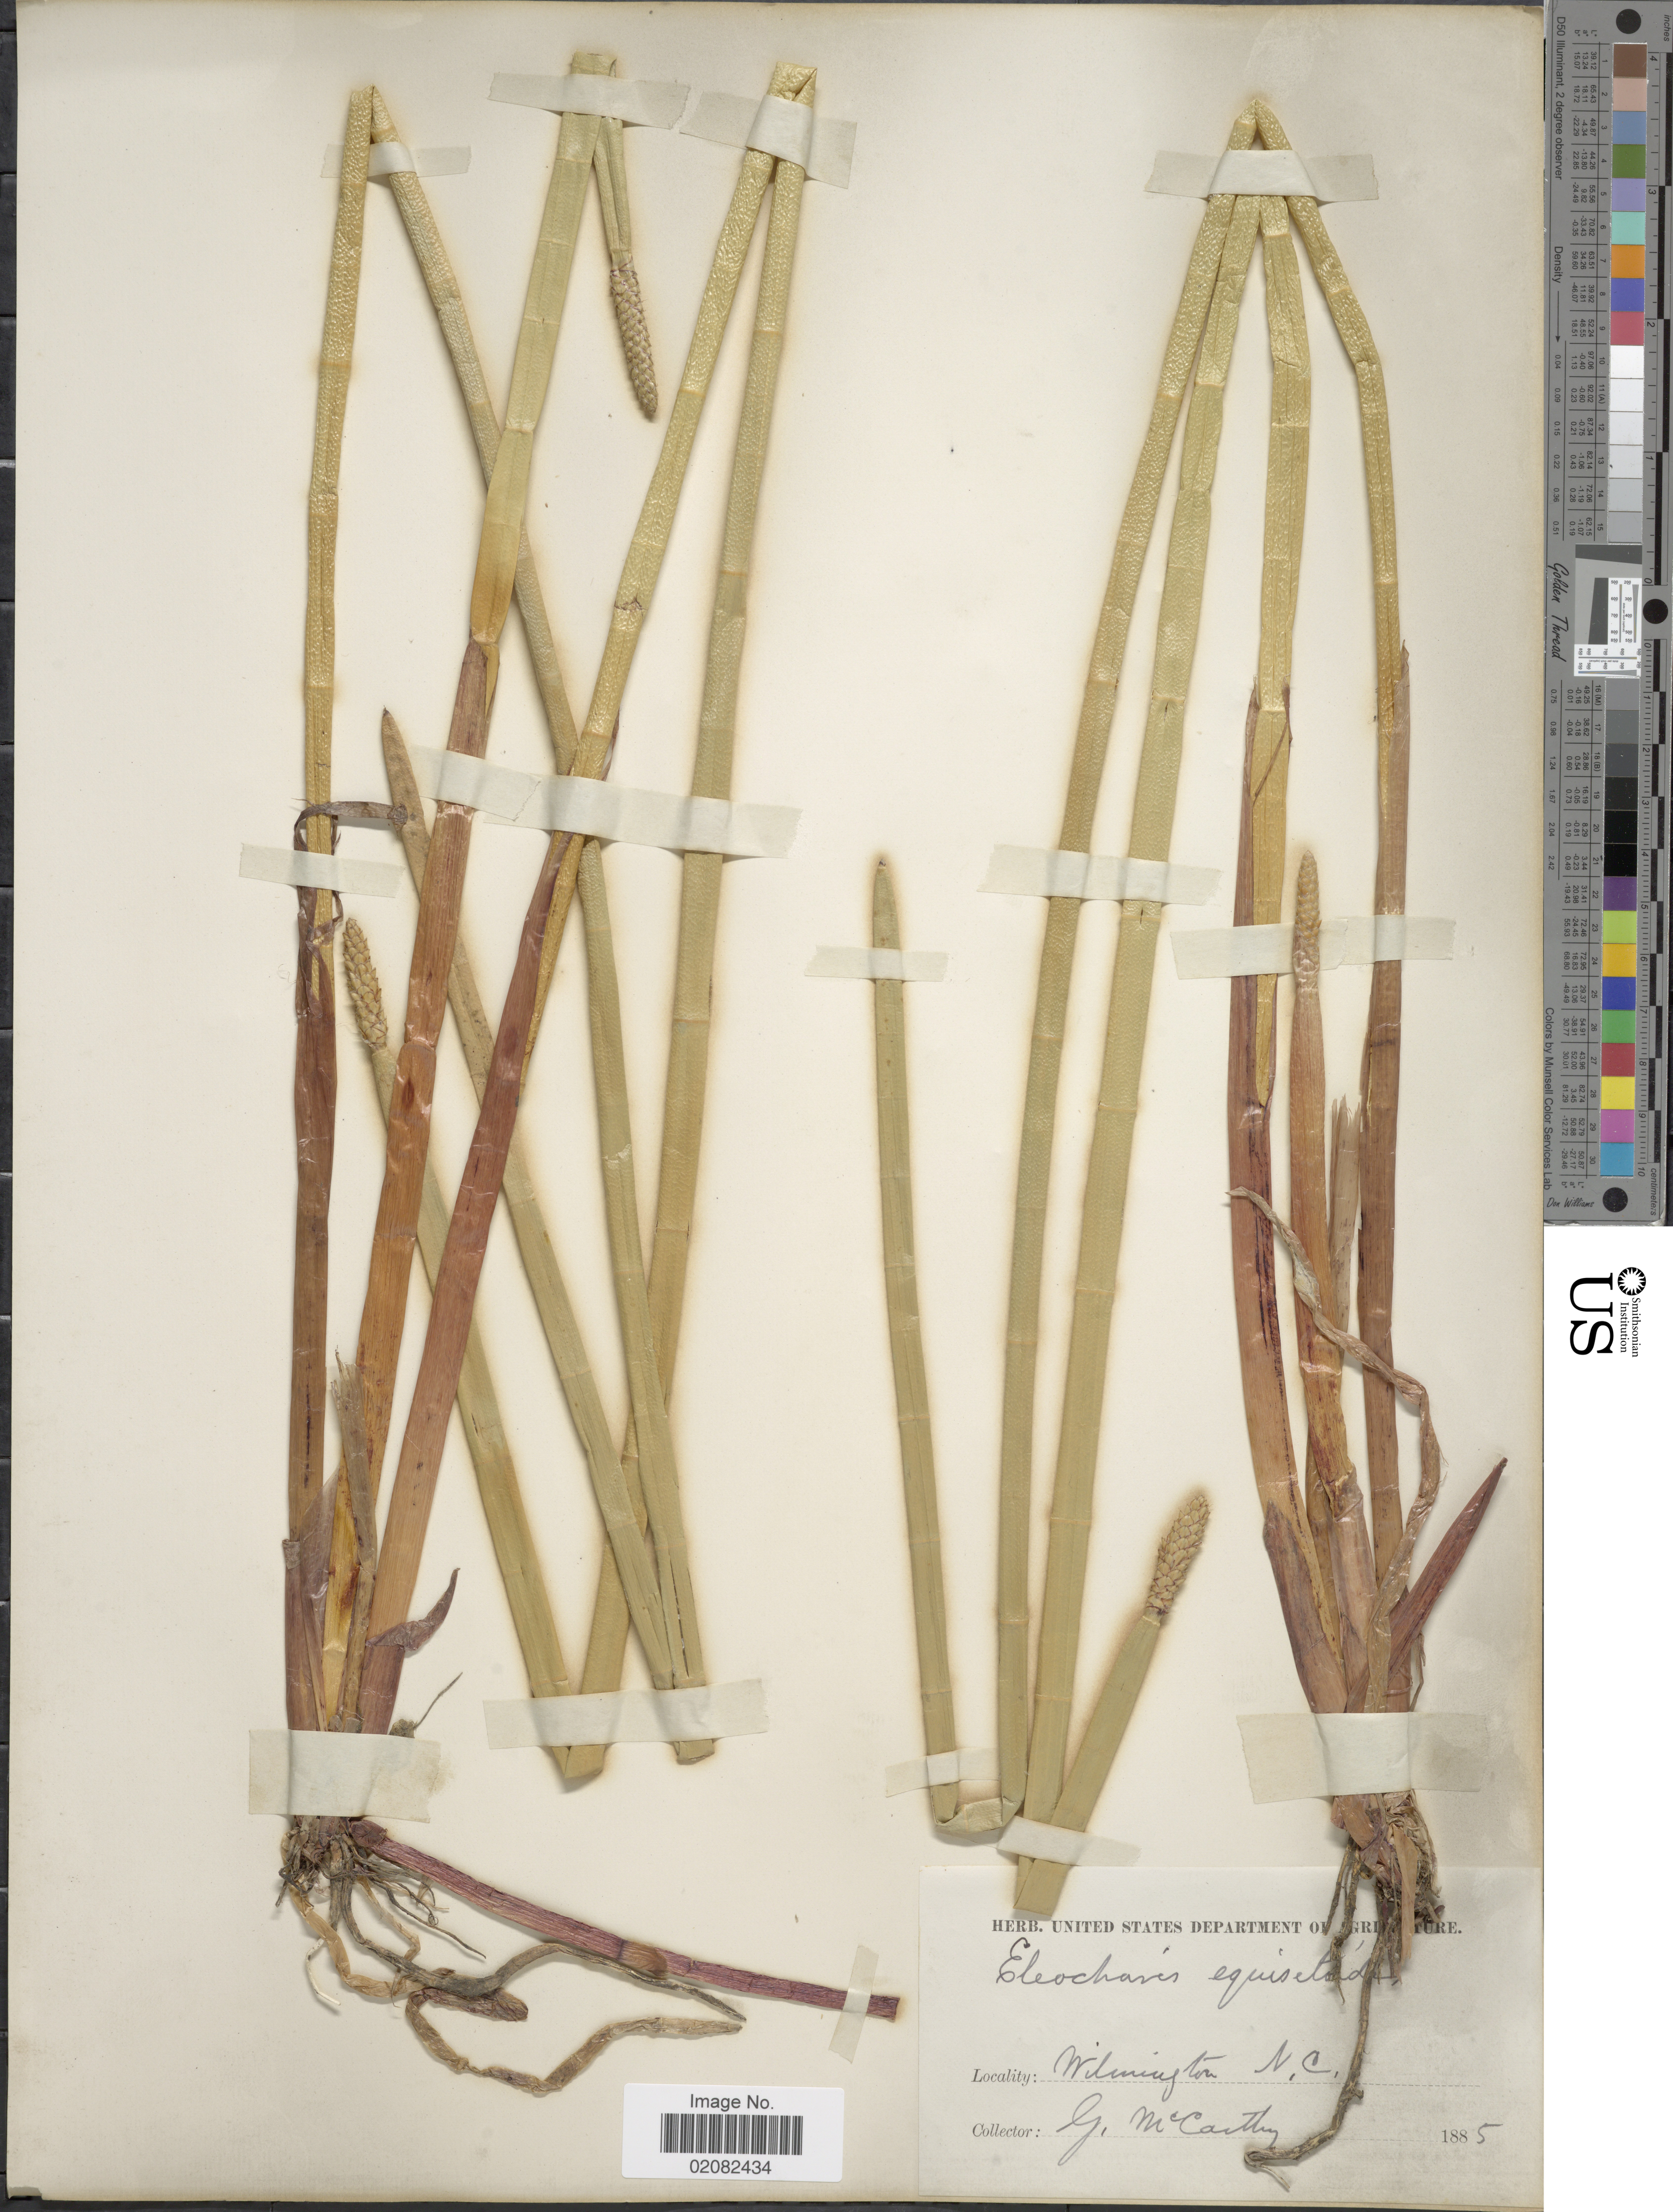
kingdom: Plantae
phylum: Tracheophyta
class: Liliopsida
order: Poales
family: Cyperaceae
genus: Eleocharis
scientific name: Eleocharis equisetoides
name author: (Elliott) Torr.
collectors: G. McCarthy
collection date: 1885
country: United States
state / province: North Carolina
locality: Wilmington, N.C.